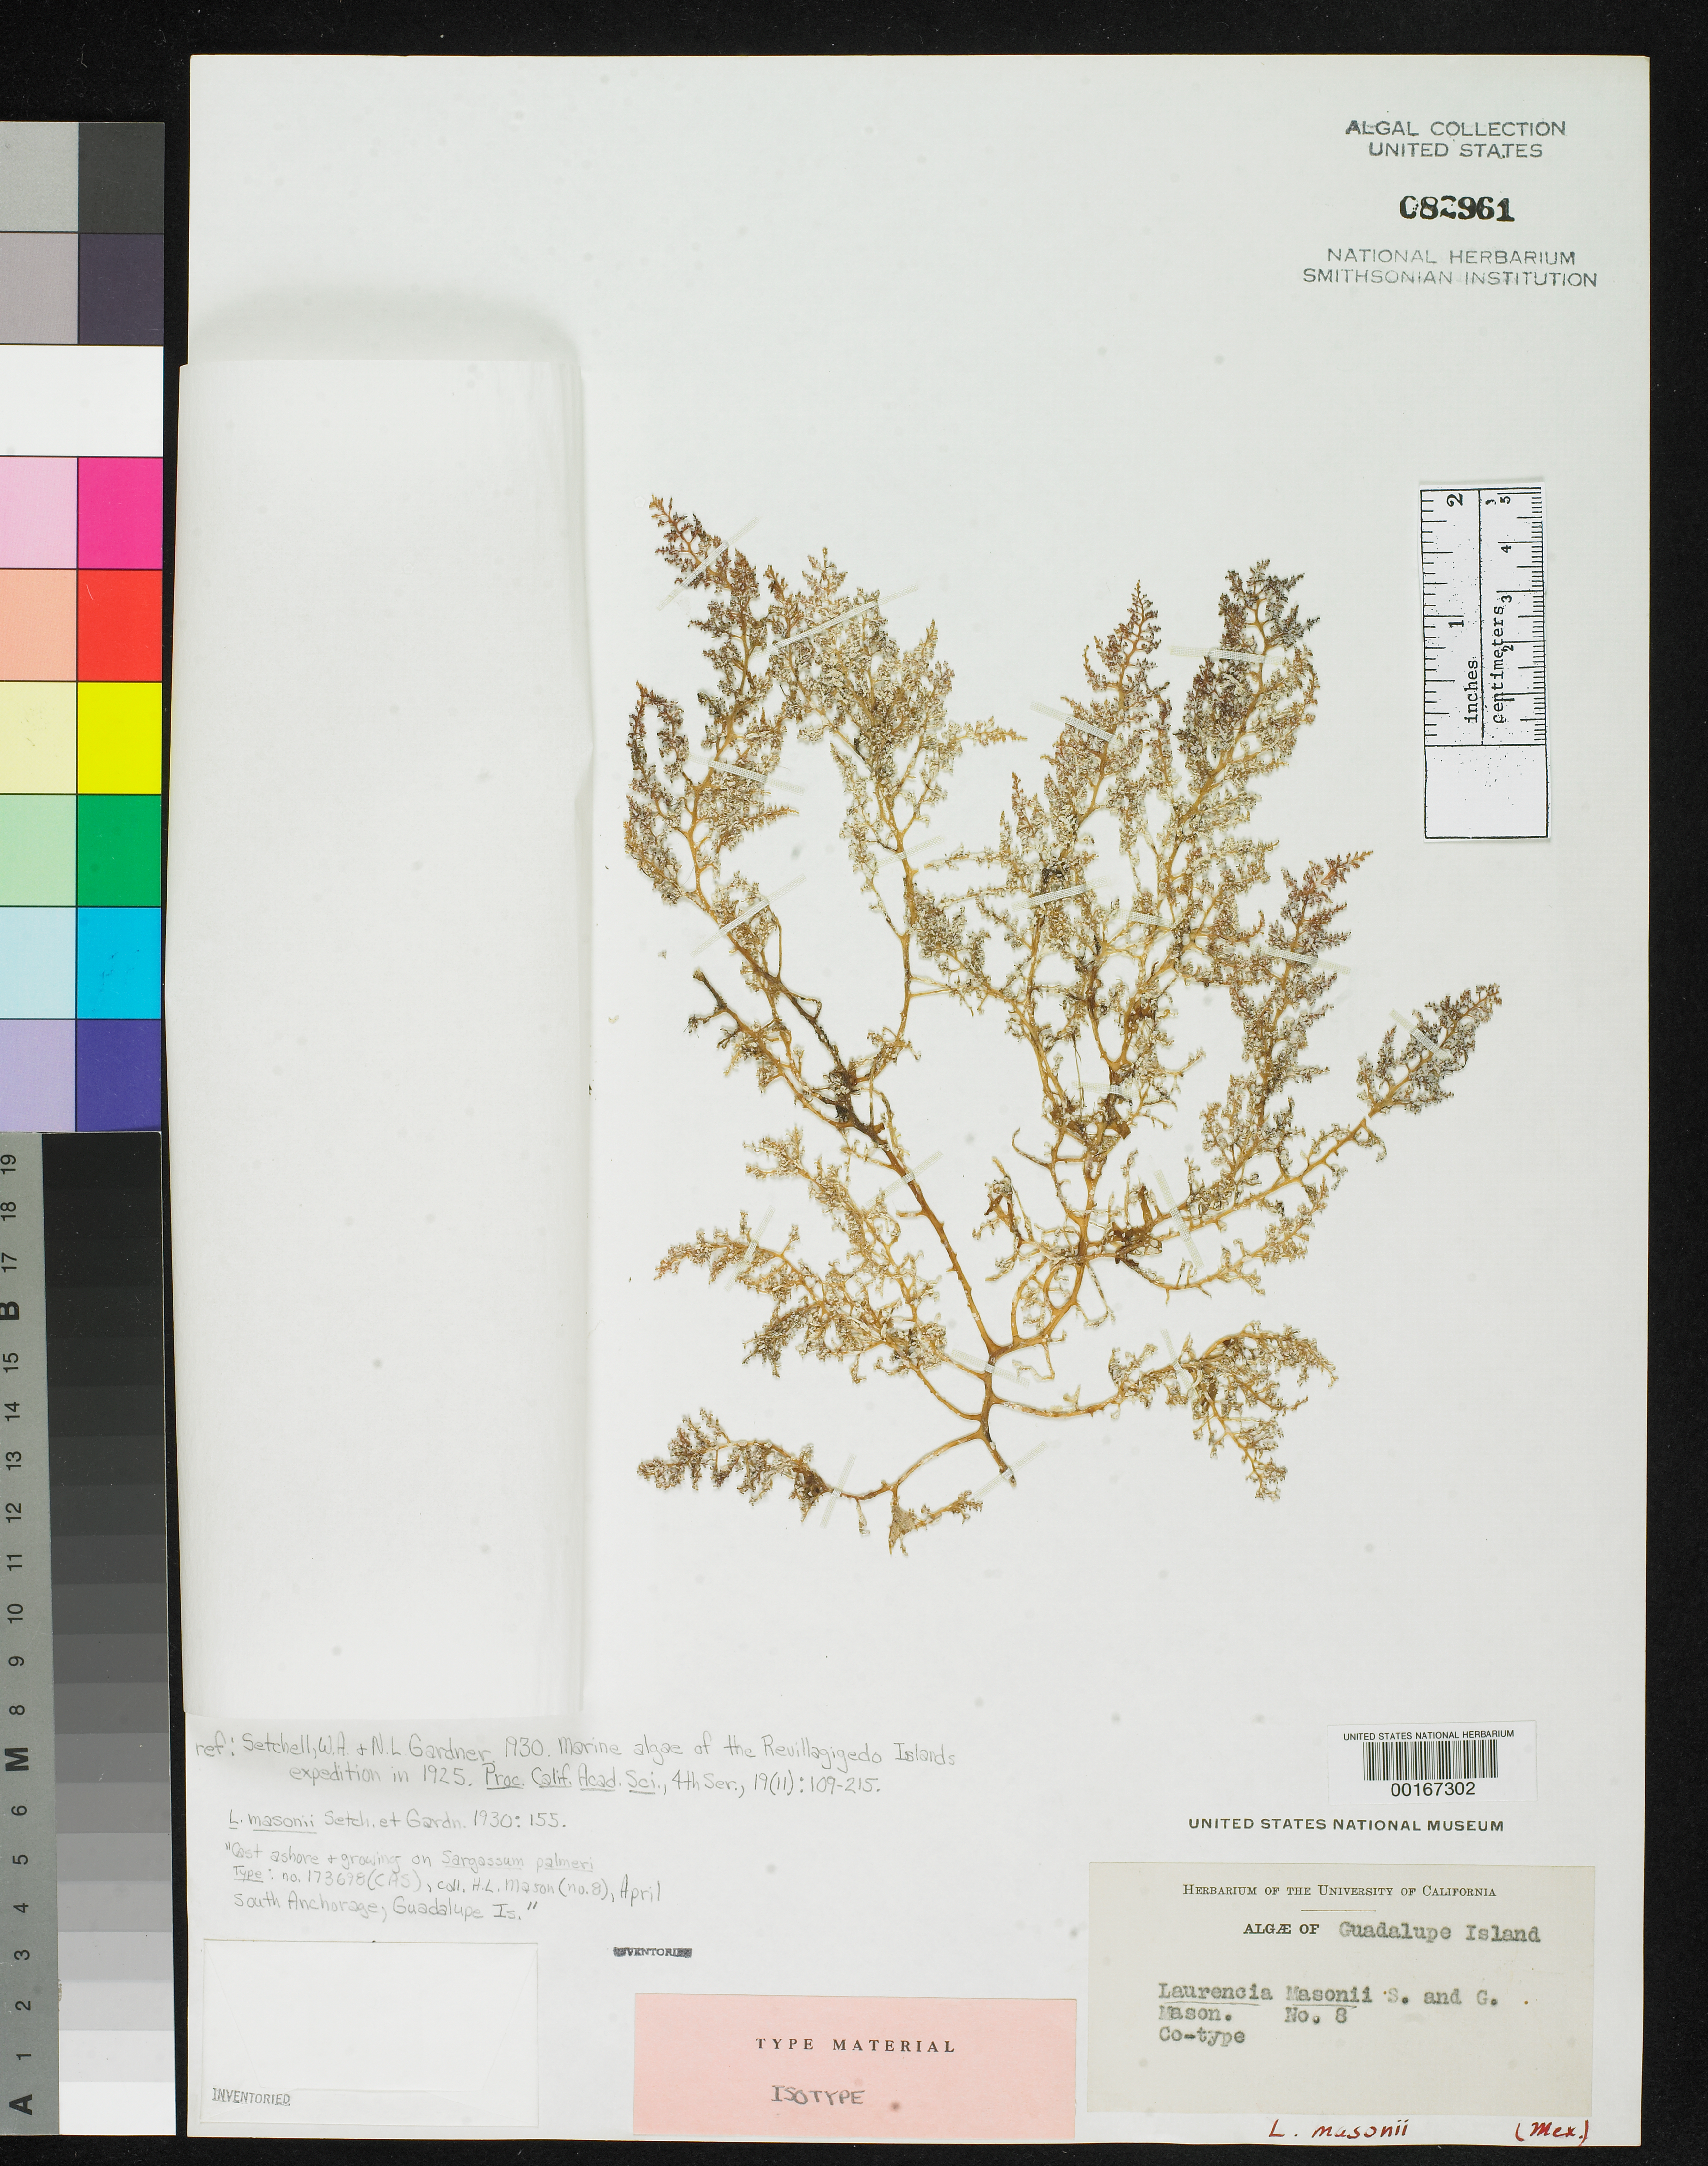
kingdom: Plantae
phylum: Rhodophyta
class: Florideophyceae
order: Ceramiales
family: Rhodomelaceae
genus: Laurencia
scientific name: Laurencia masonii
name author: Setch. & N.L. Gardner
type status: Isotype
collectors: H. L. Mason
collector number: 8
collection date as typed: Apr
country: Mexico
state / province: Baja California Norte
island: Isla Guadalupe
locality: South anchorage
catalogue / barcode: US 82961